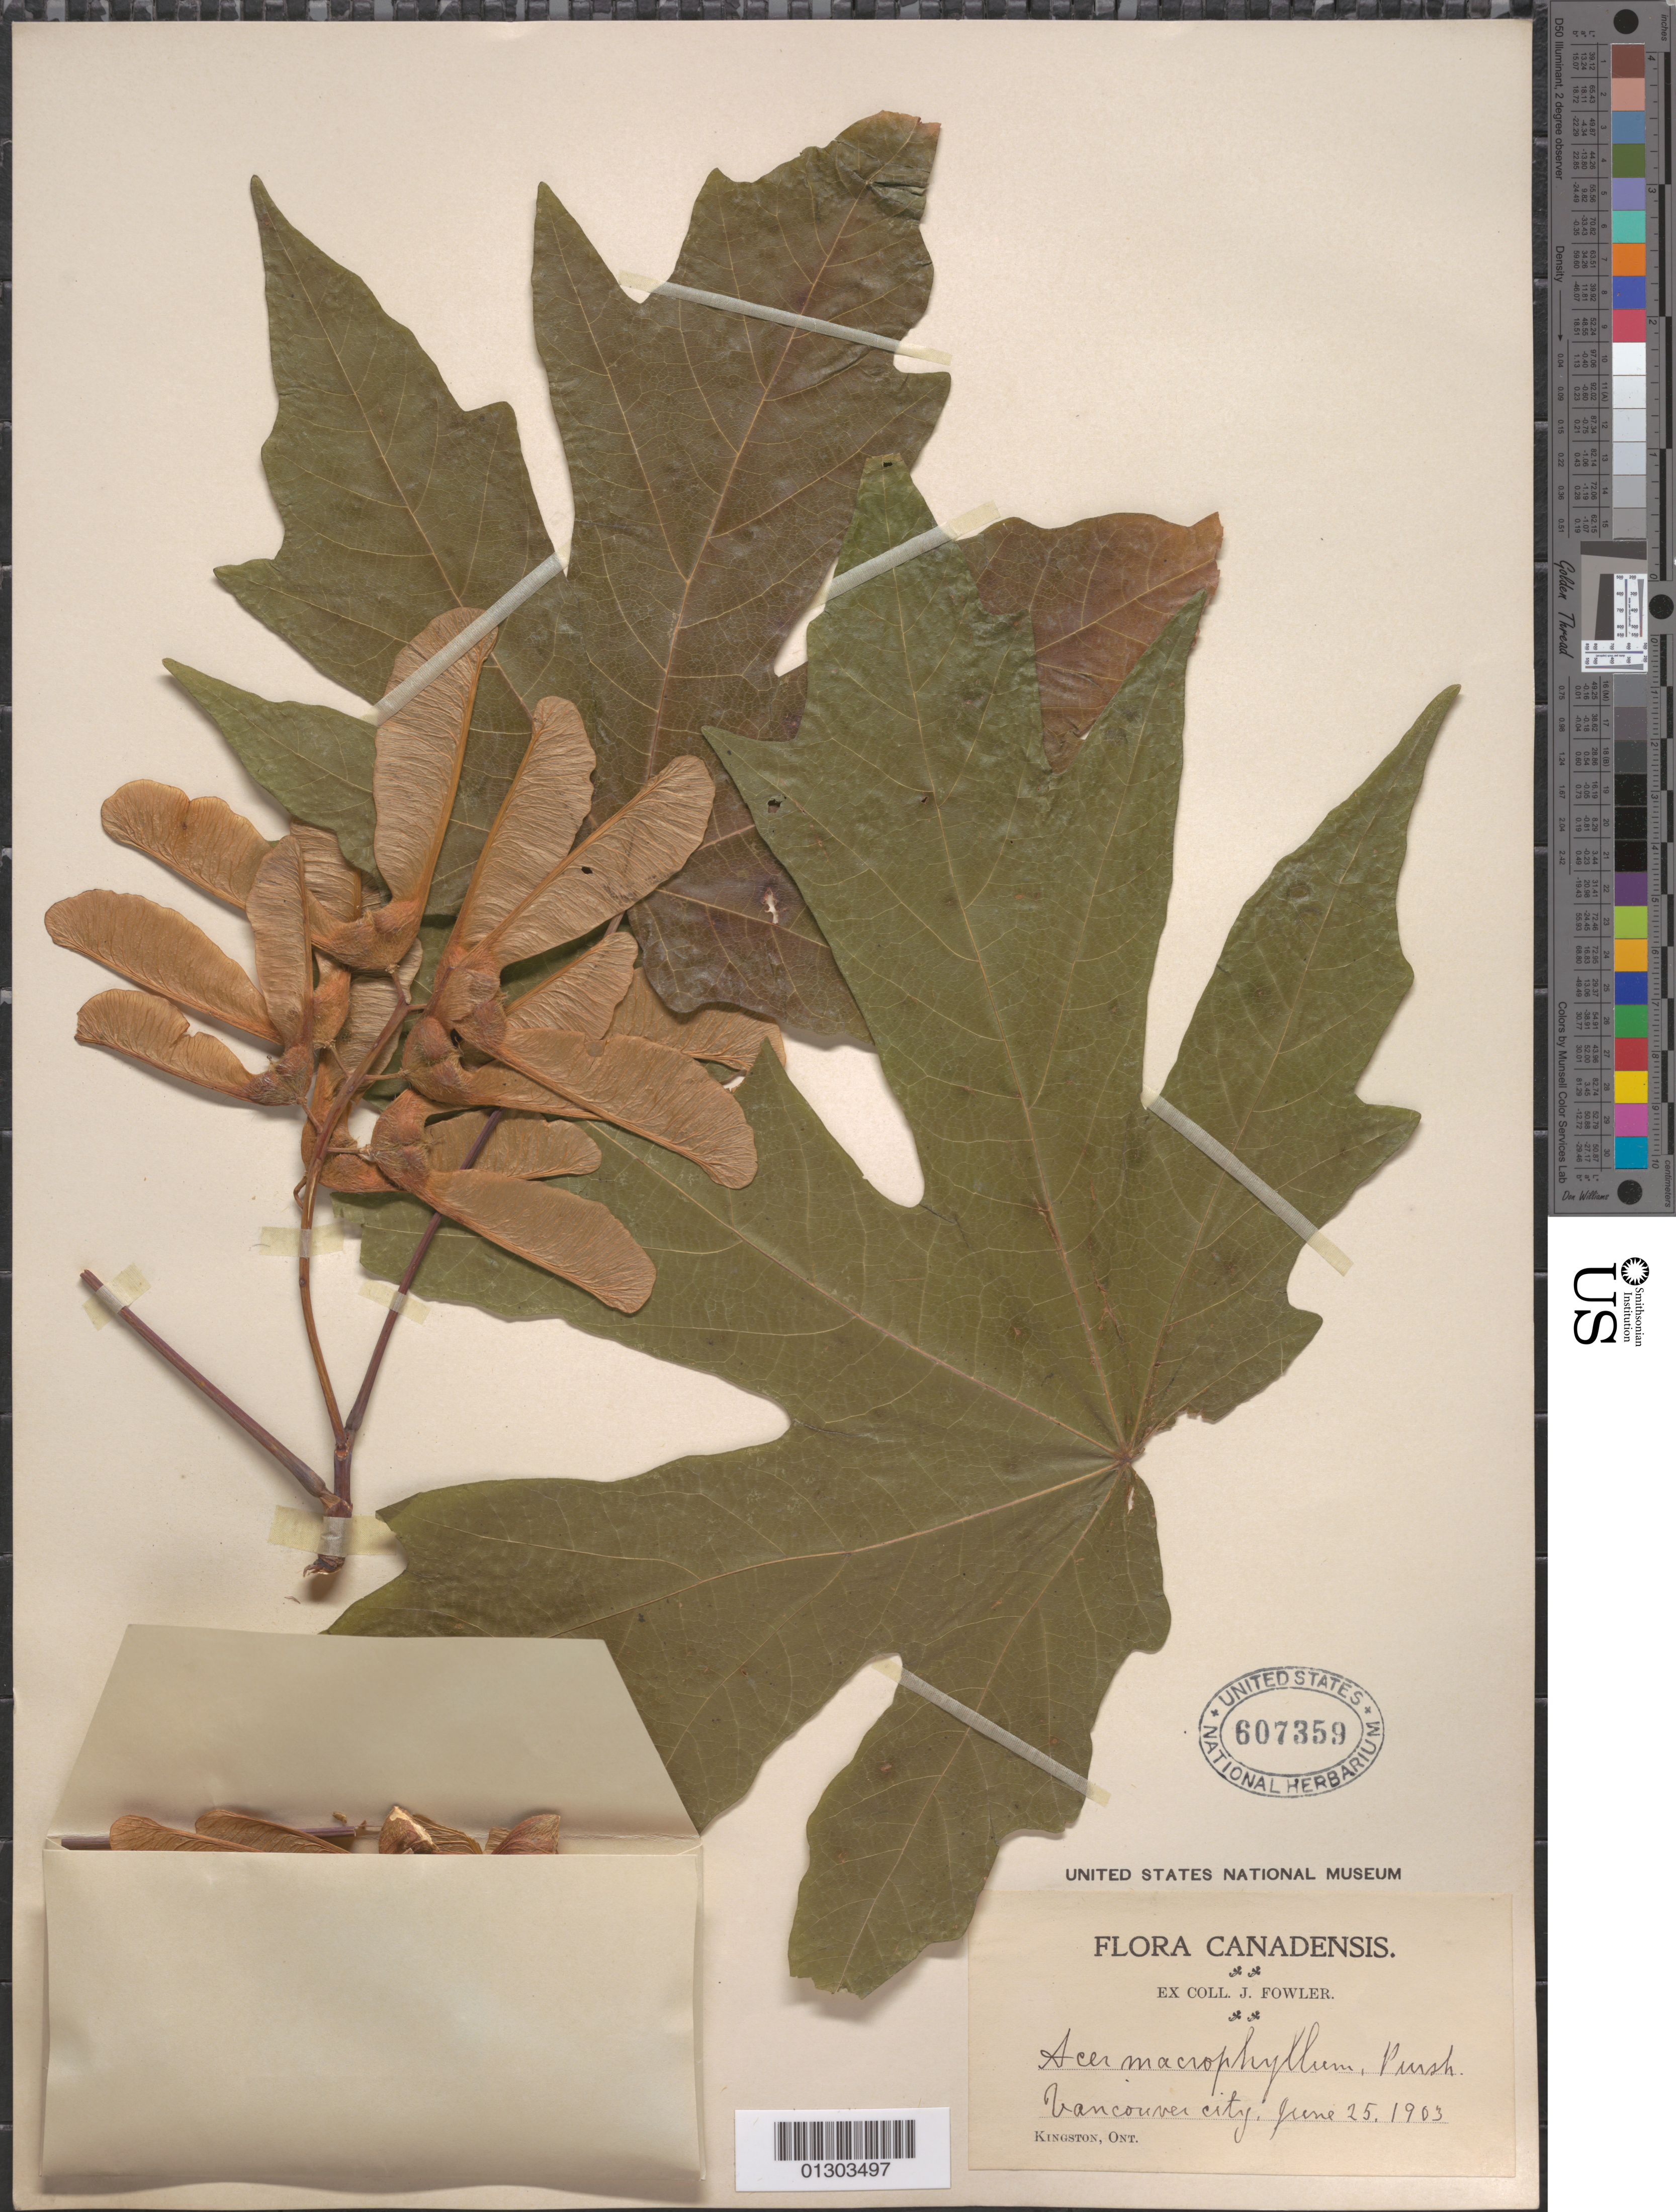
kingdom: Plantae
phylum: Tracheophyta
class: Magnoliopsida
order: Sapindales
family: Sapindaceae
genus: Acer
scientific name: Acer macrophyllum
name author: Pursh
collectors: J. P. Fowler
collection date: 1903-06-25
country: Canada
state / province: British Columbia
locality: Vancouver City.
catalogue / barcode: US 607359